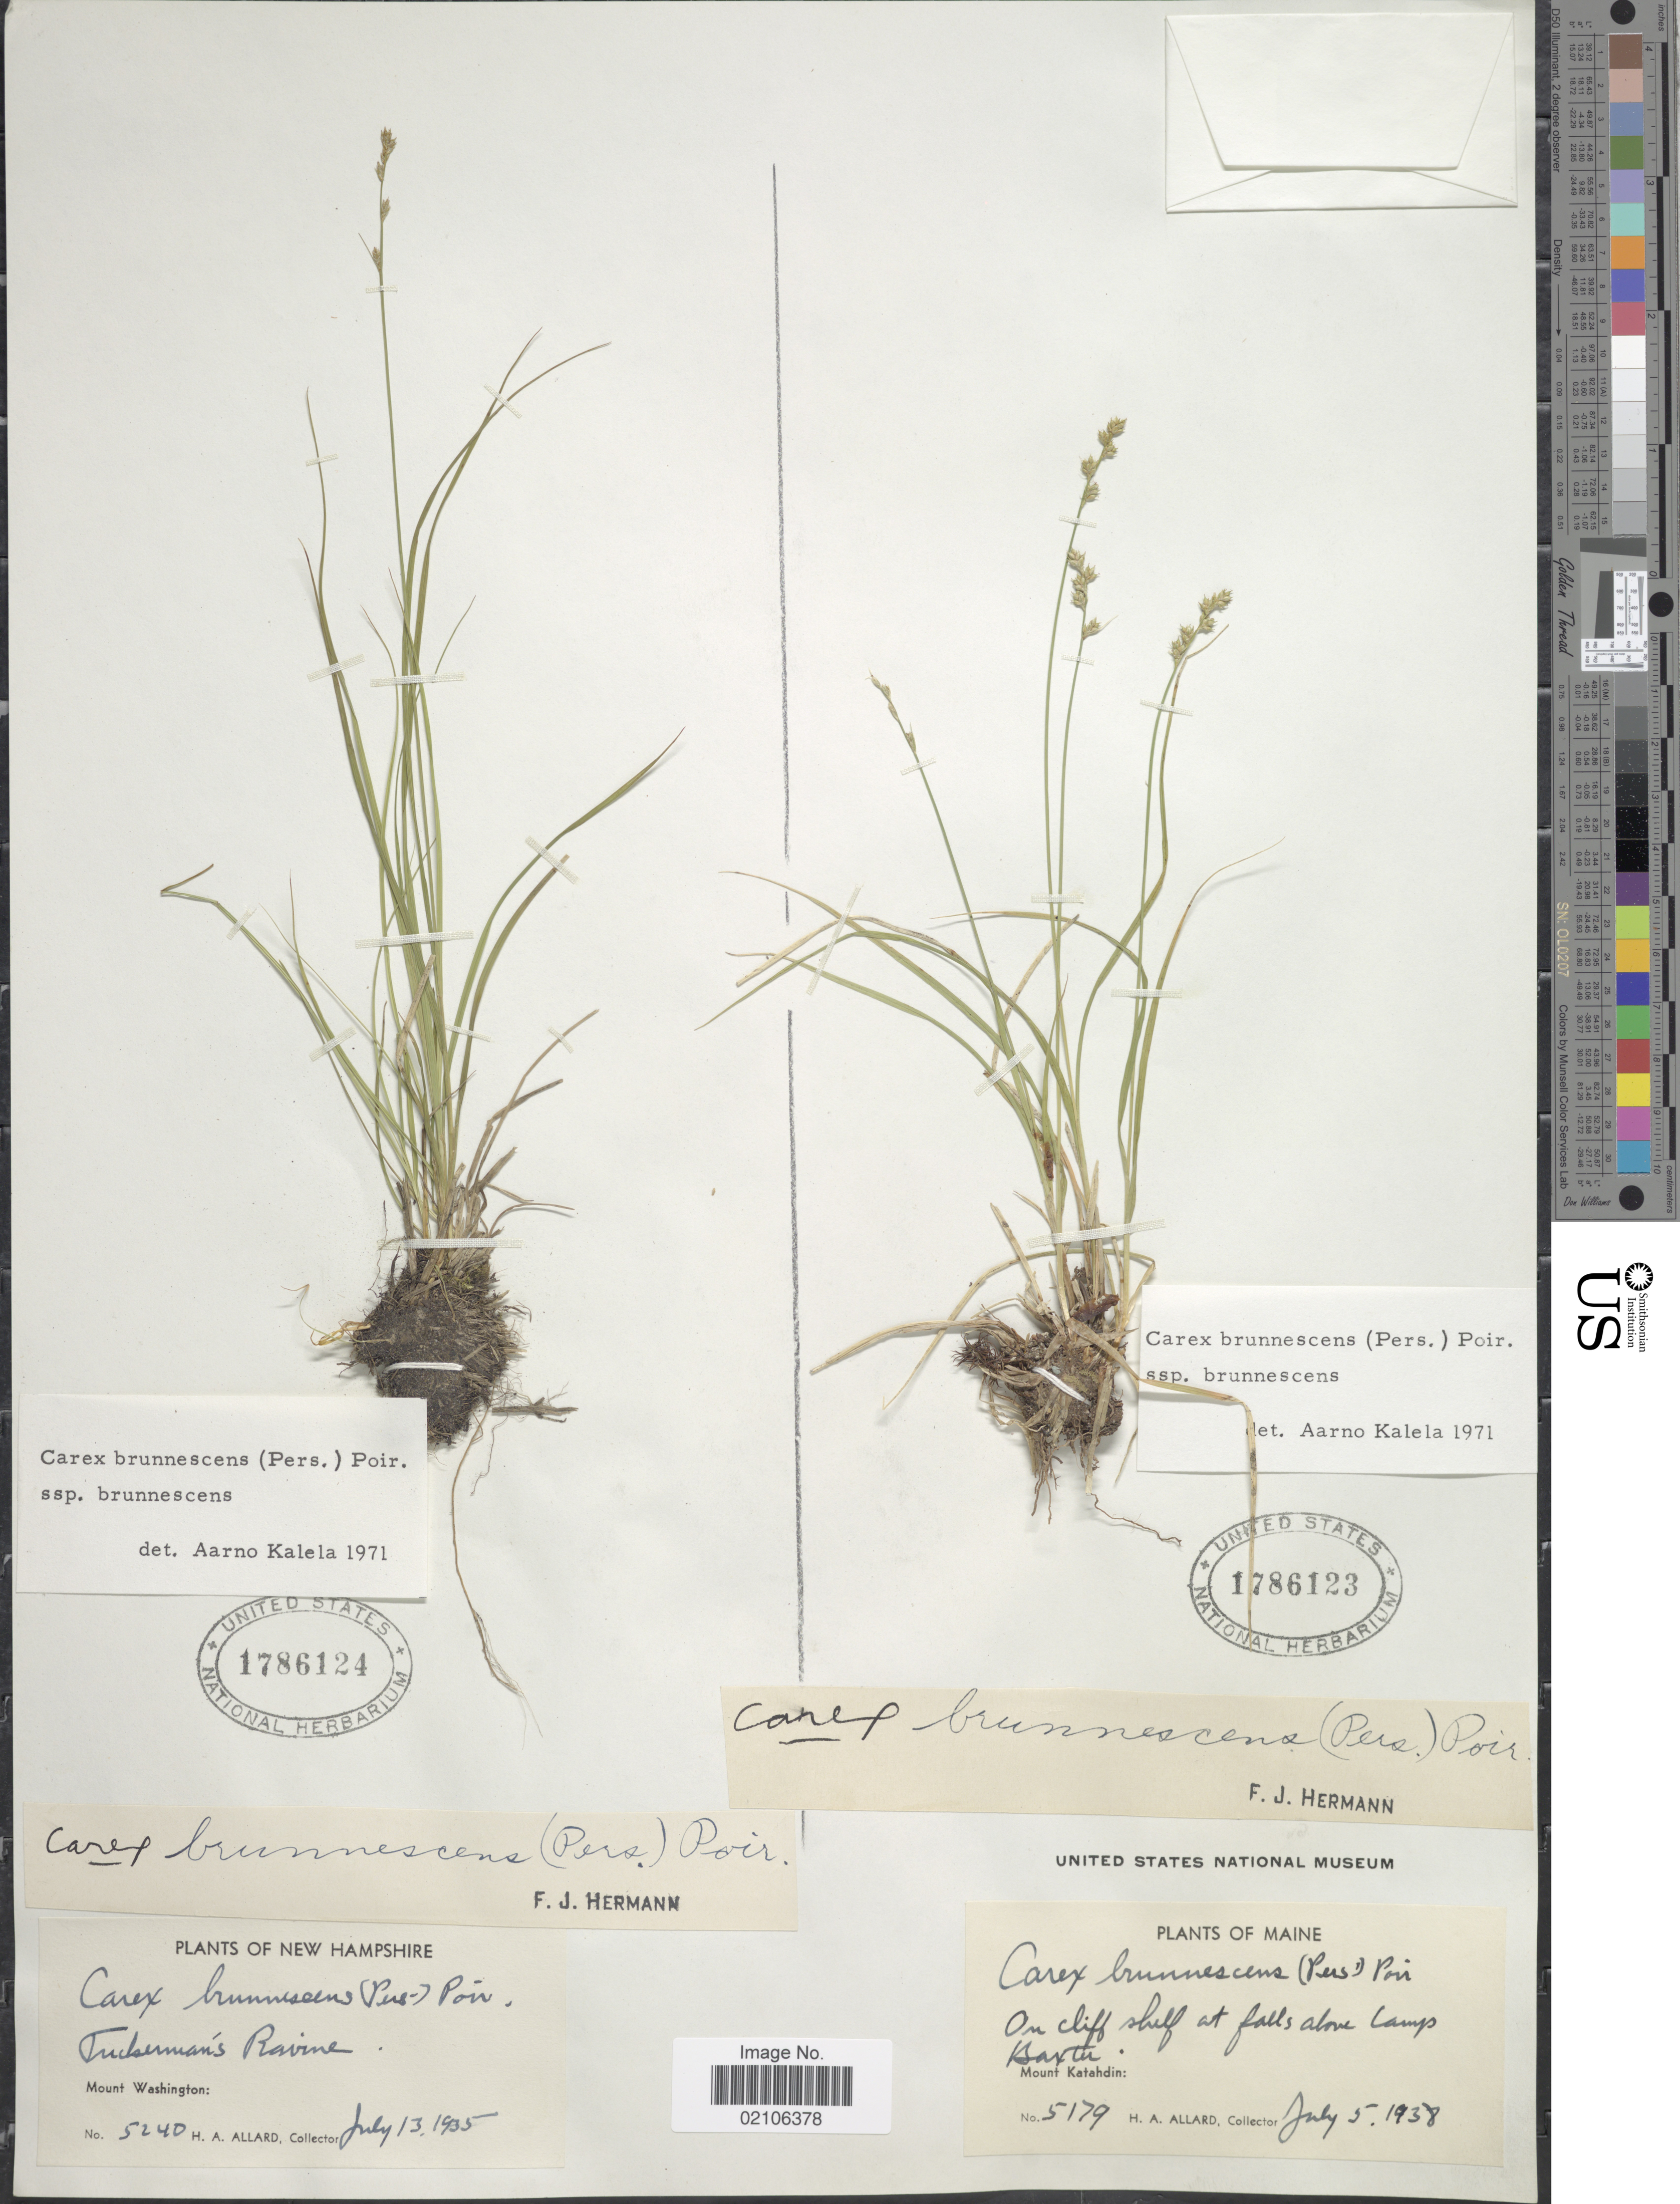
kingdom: Plantae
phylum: Tracheophyta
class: Liliopsida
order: Poales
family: Cyperaceae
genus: Carex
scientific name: Carex brunnescens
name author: (Pers.) Poir.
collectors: H. A. Allard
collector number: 5240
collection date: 1935-07-13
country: United States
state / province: New Hampshire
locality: Tuckerman's Ravine, Mount Washington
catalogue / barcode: US 1786124